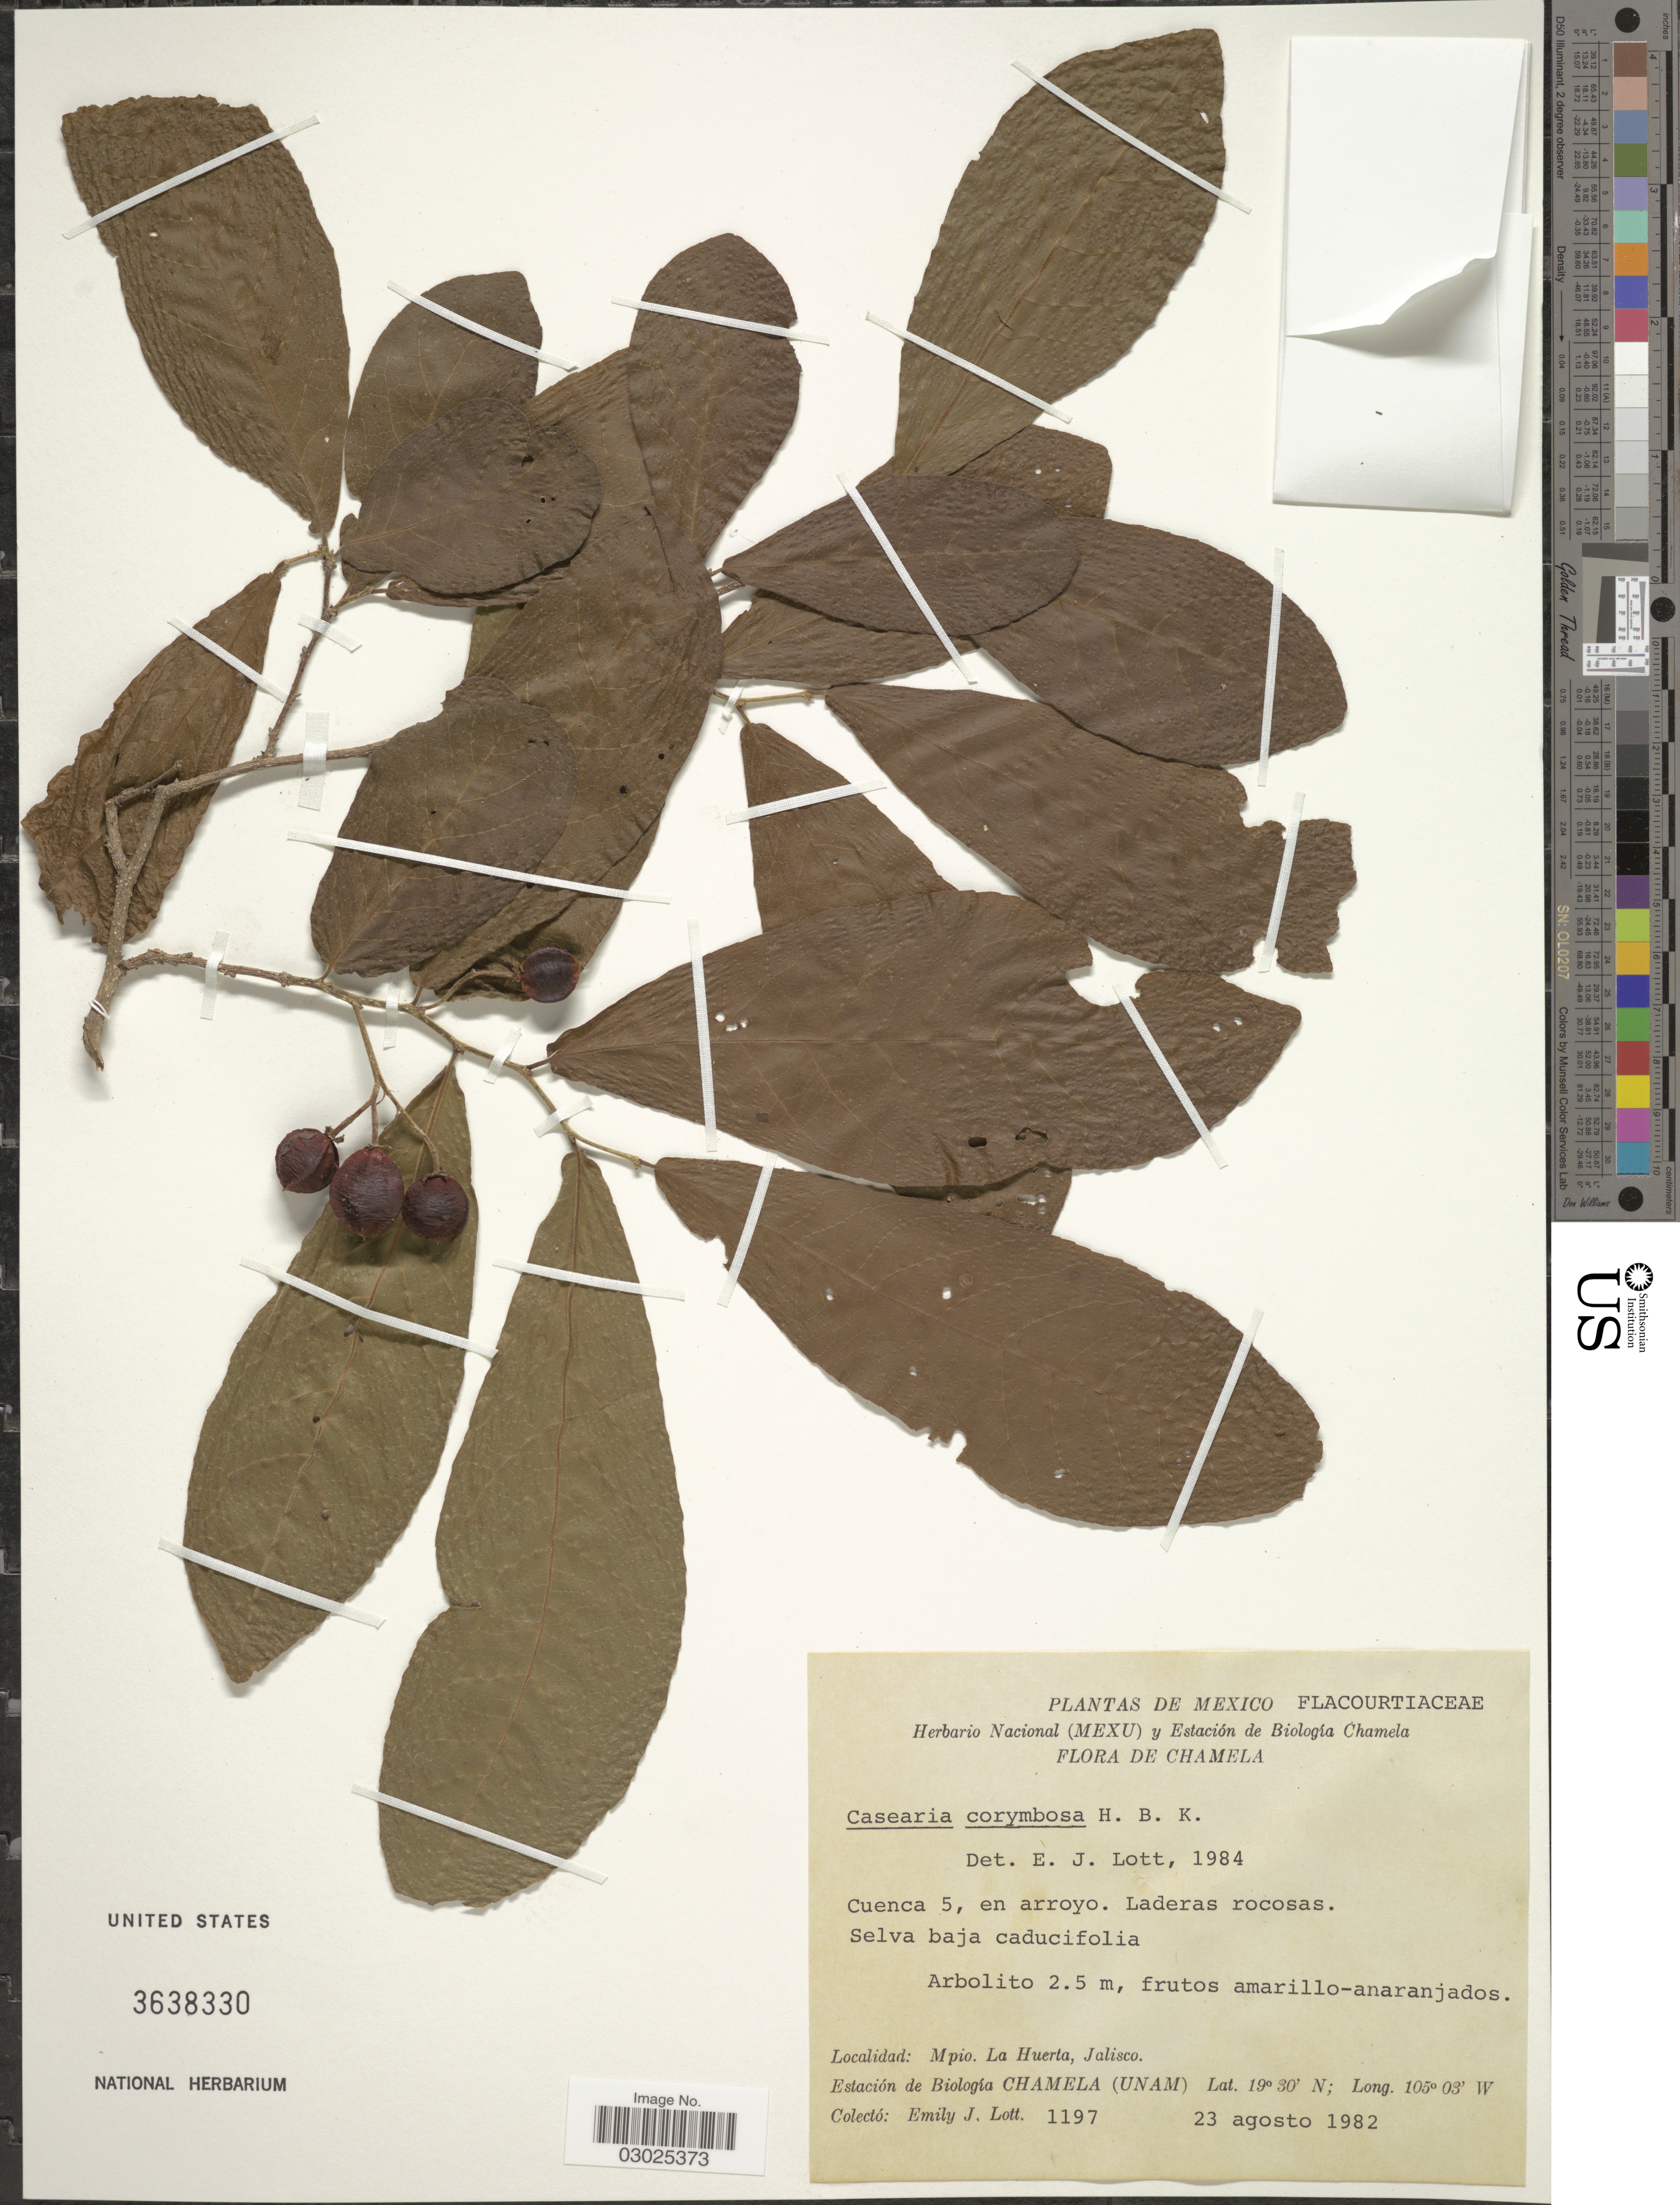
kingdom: Plantae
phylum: Tracheophyta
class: Magnoliopsida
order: Malpighiales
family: Salicaceae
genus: Casearia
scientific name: Casearia corymbosa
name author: Kunth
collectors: E. J. Lott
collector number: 1197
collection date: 1982-08-23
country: Mexico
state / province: Jalisco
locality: Chamela. Cuenca 5, en arroyo. Mpio. La Huerta. Estación de Biología Chamela (Unam).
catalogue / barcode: US 3638330